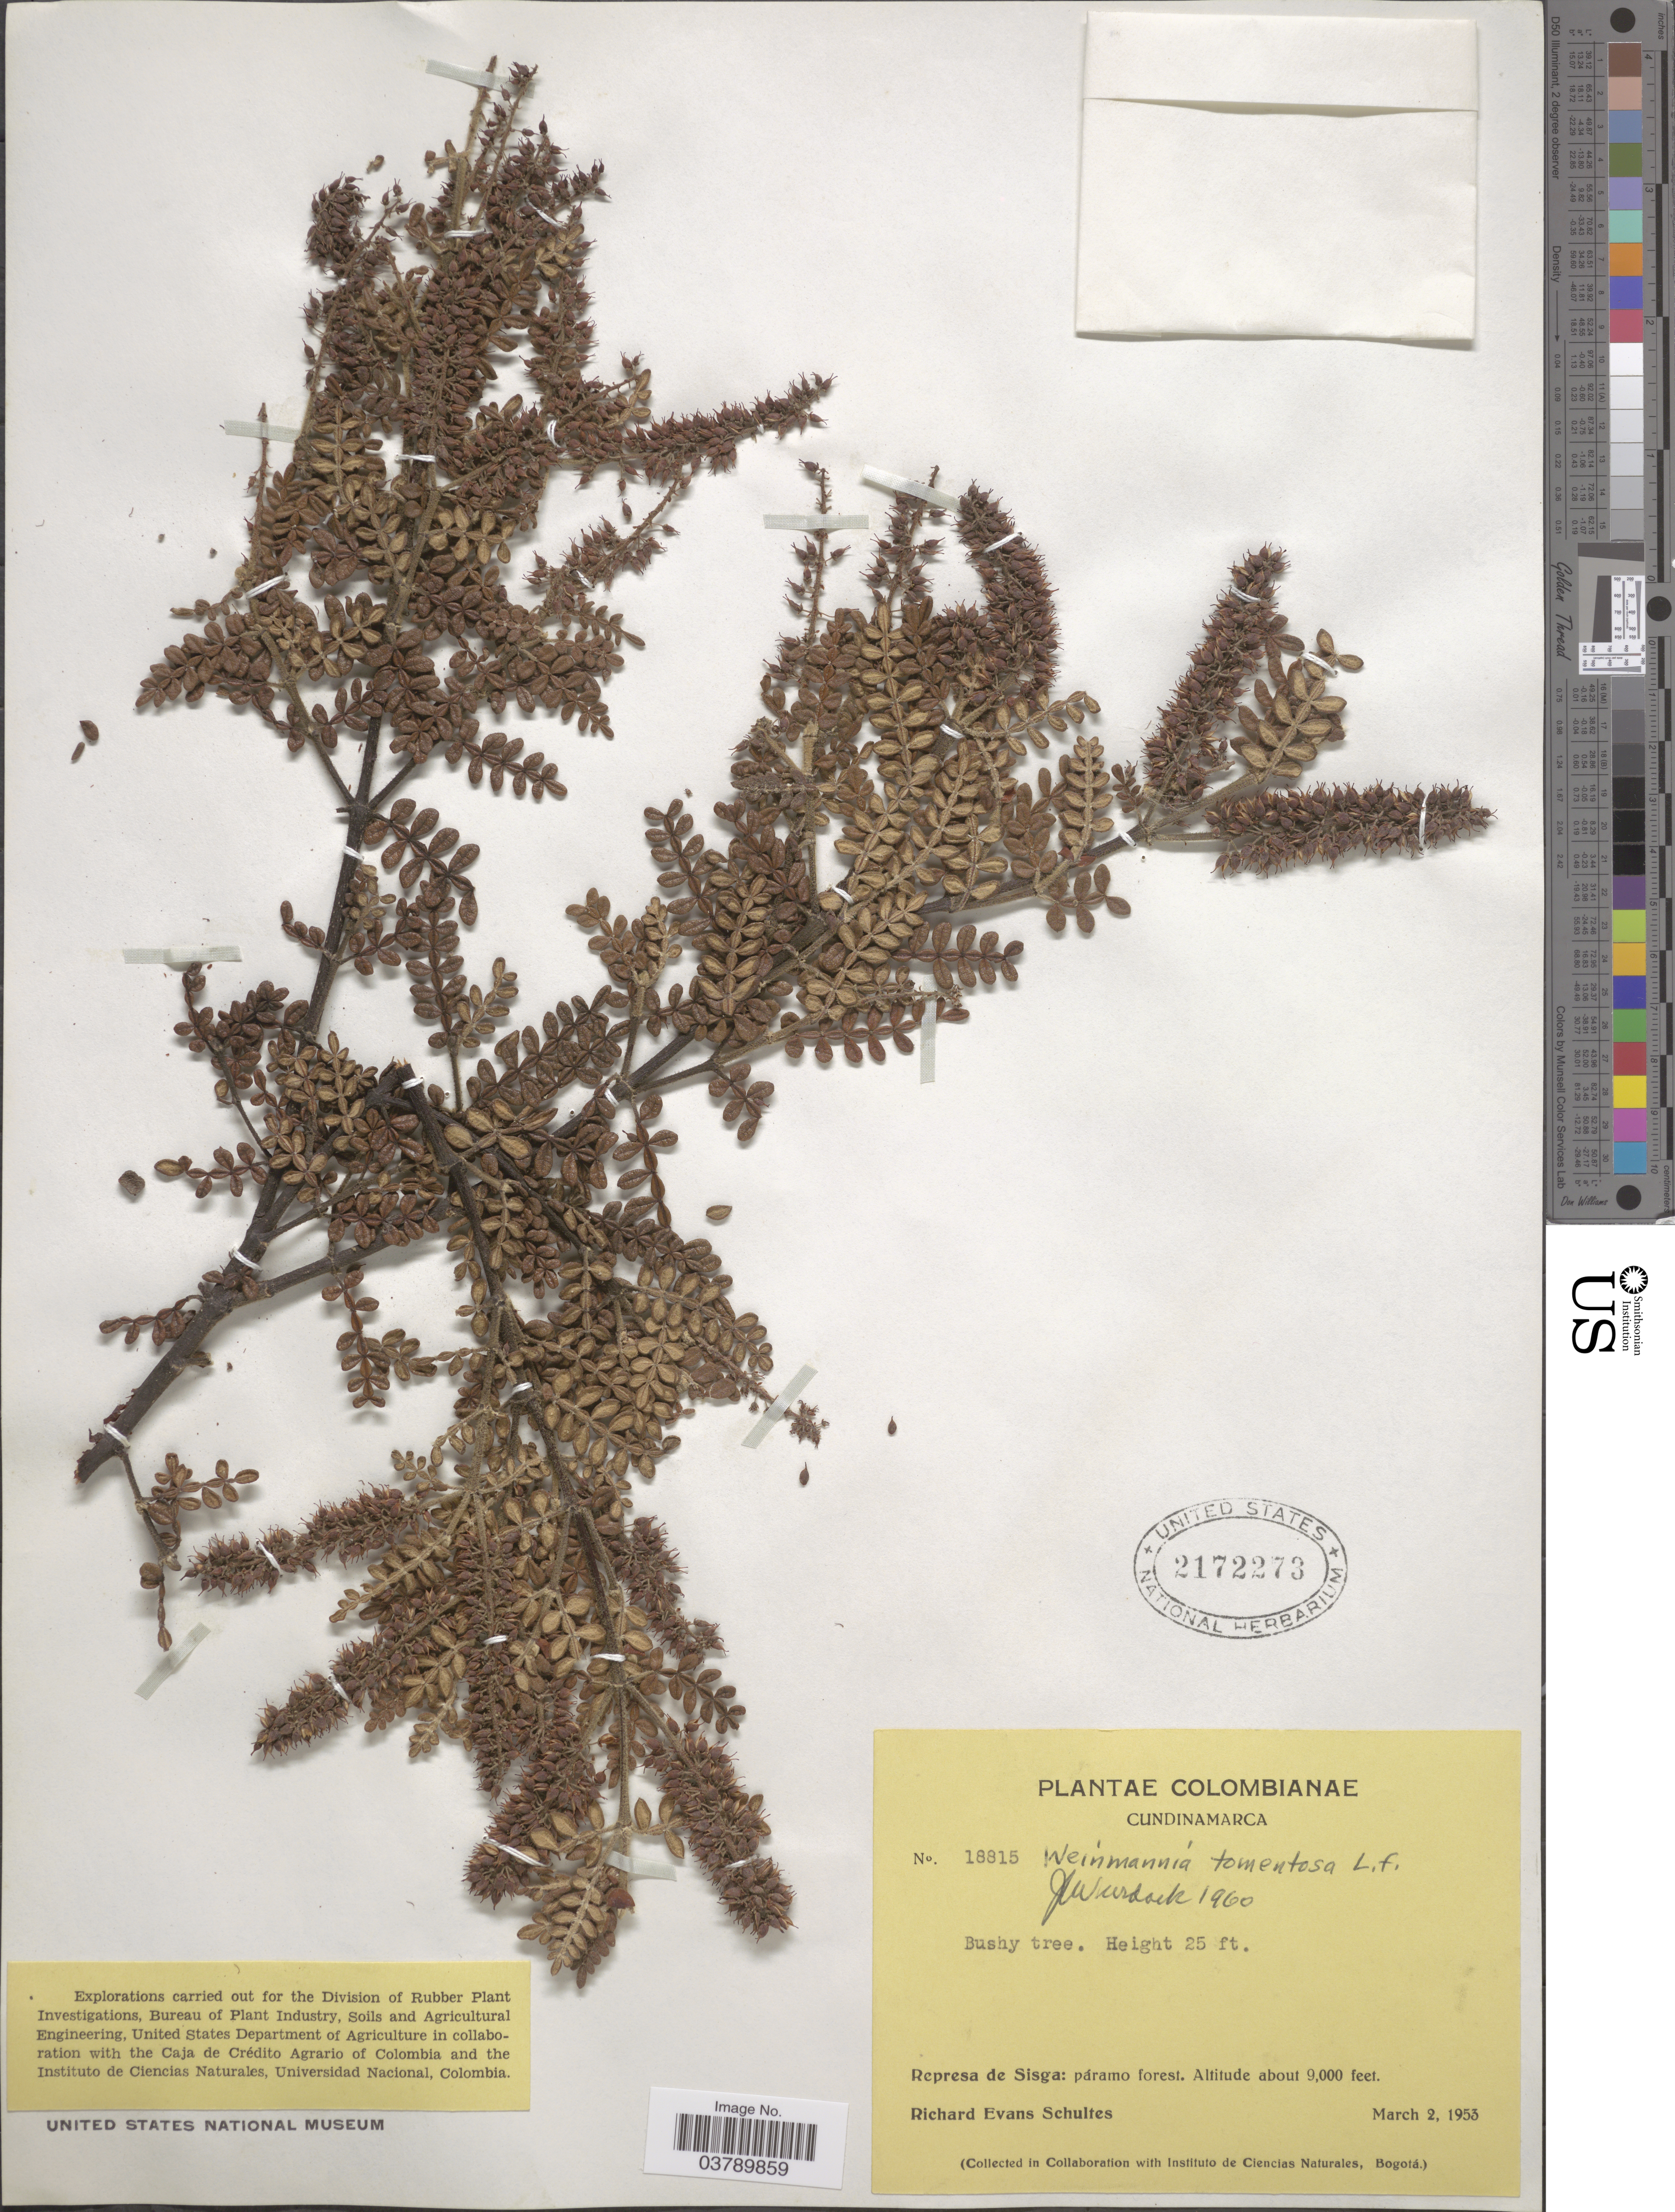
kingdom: Plantae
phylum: Tracheophyta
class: Magnoliopsida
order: Oxalidales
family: Cunoniaceae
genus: Weinmannia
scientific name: Weinmannia tomentosa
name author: L.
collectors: R. E. Schultes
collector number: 18815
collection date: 1953-03-02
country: Colombia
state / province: Cundinamarca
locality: Represa de Sisga.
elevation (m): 2743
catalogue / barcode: US 2172273